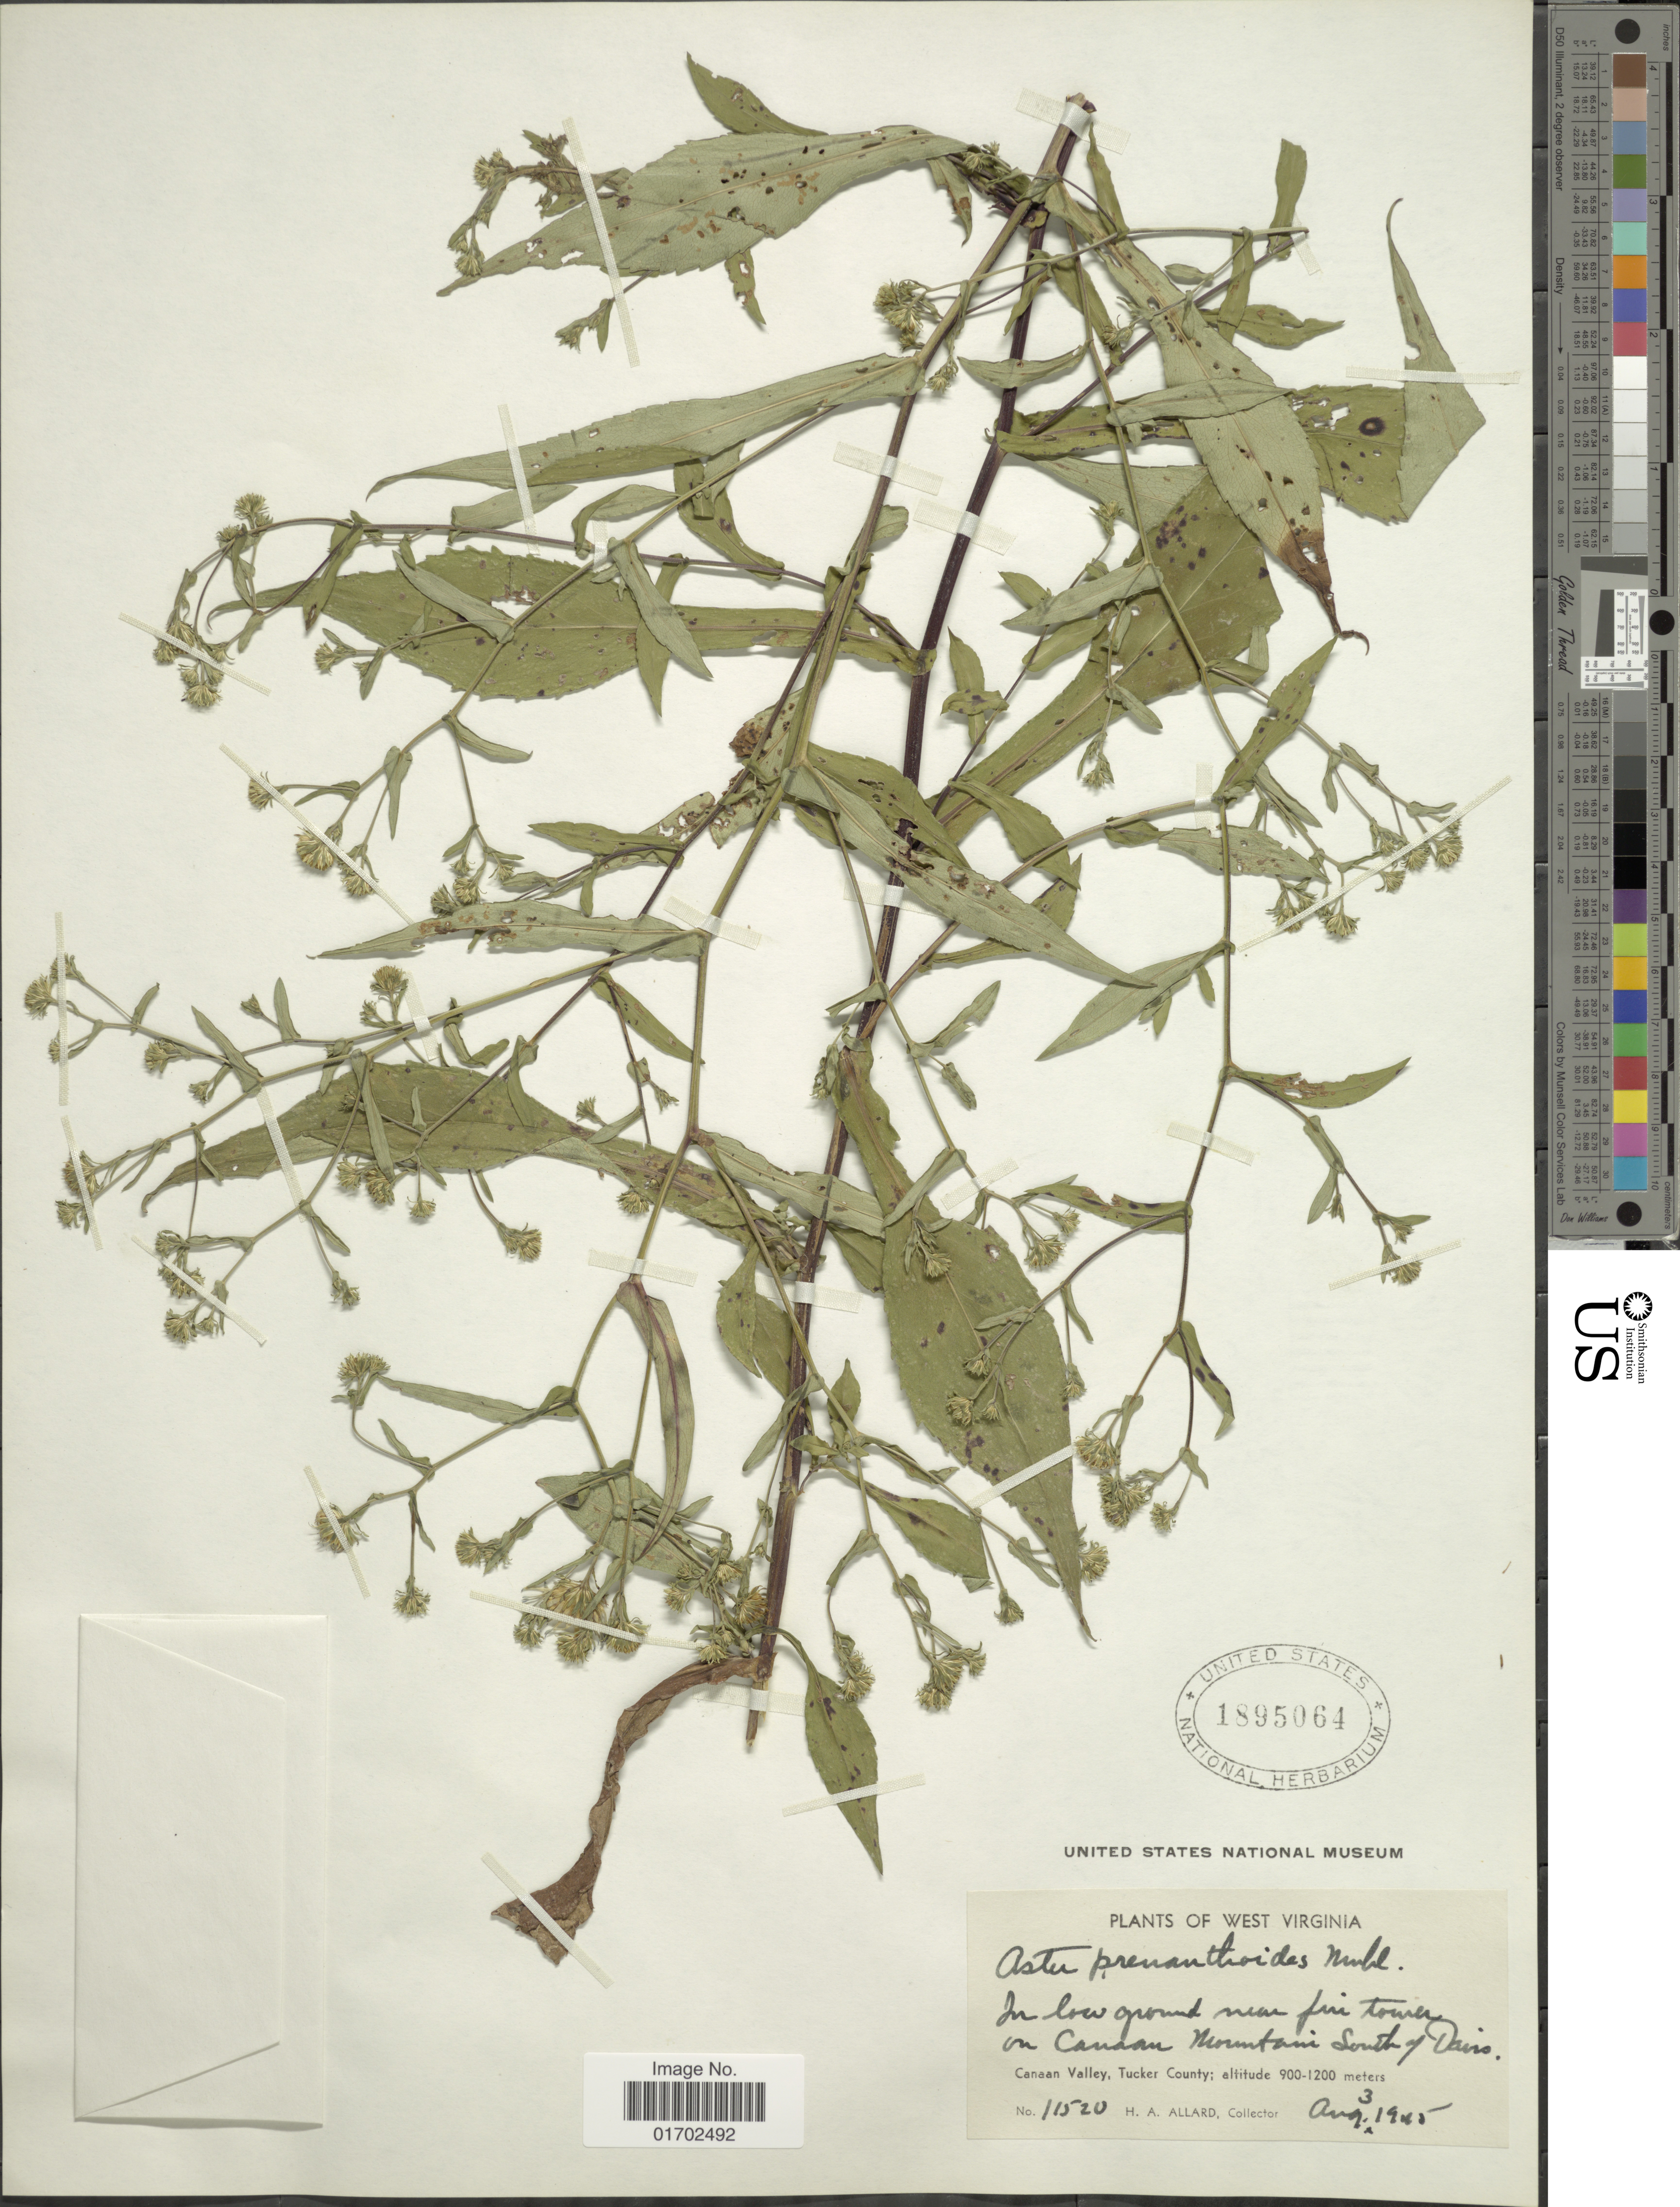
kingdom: Plantae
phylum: Tracheophyta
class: Magnoliopsida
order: Asterales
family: Asteraceae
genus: Symphyotrichum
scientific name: Symphyotrichum prenanthoides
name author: (Muhl. ex Willd.) G.L. Nesom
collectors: H. A. Allard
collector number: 11520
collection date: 1945-08-03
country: United States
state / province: West Virginia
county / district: Tucker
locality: In low ground near fire tower on Canaan Mountain South of Davis. Canaan Valley.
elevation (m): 900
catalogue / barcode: US 1895064